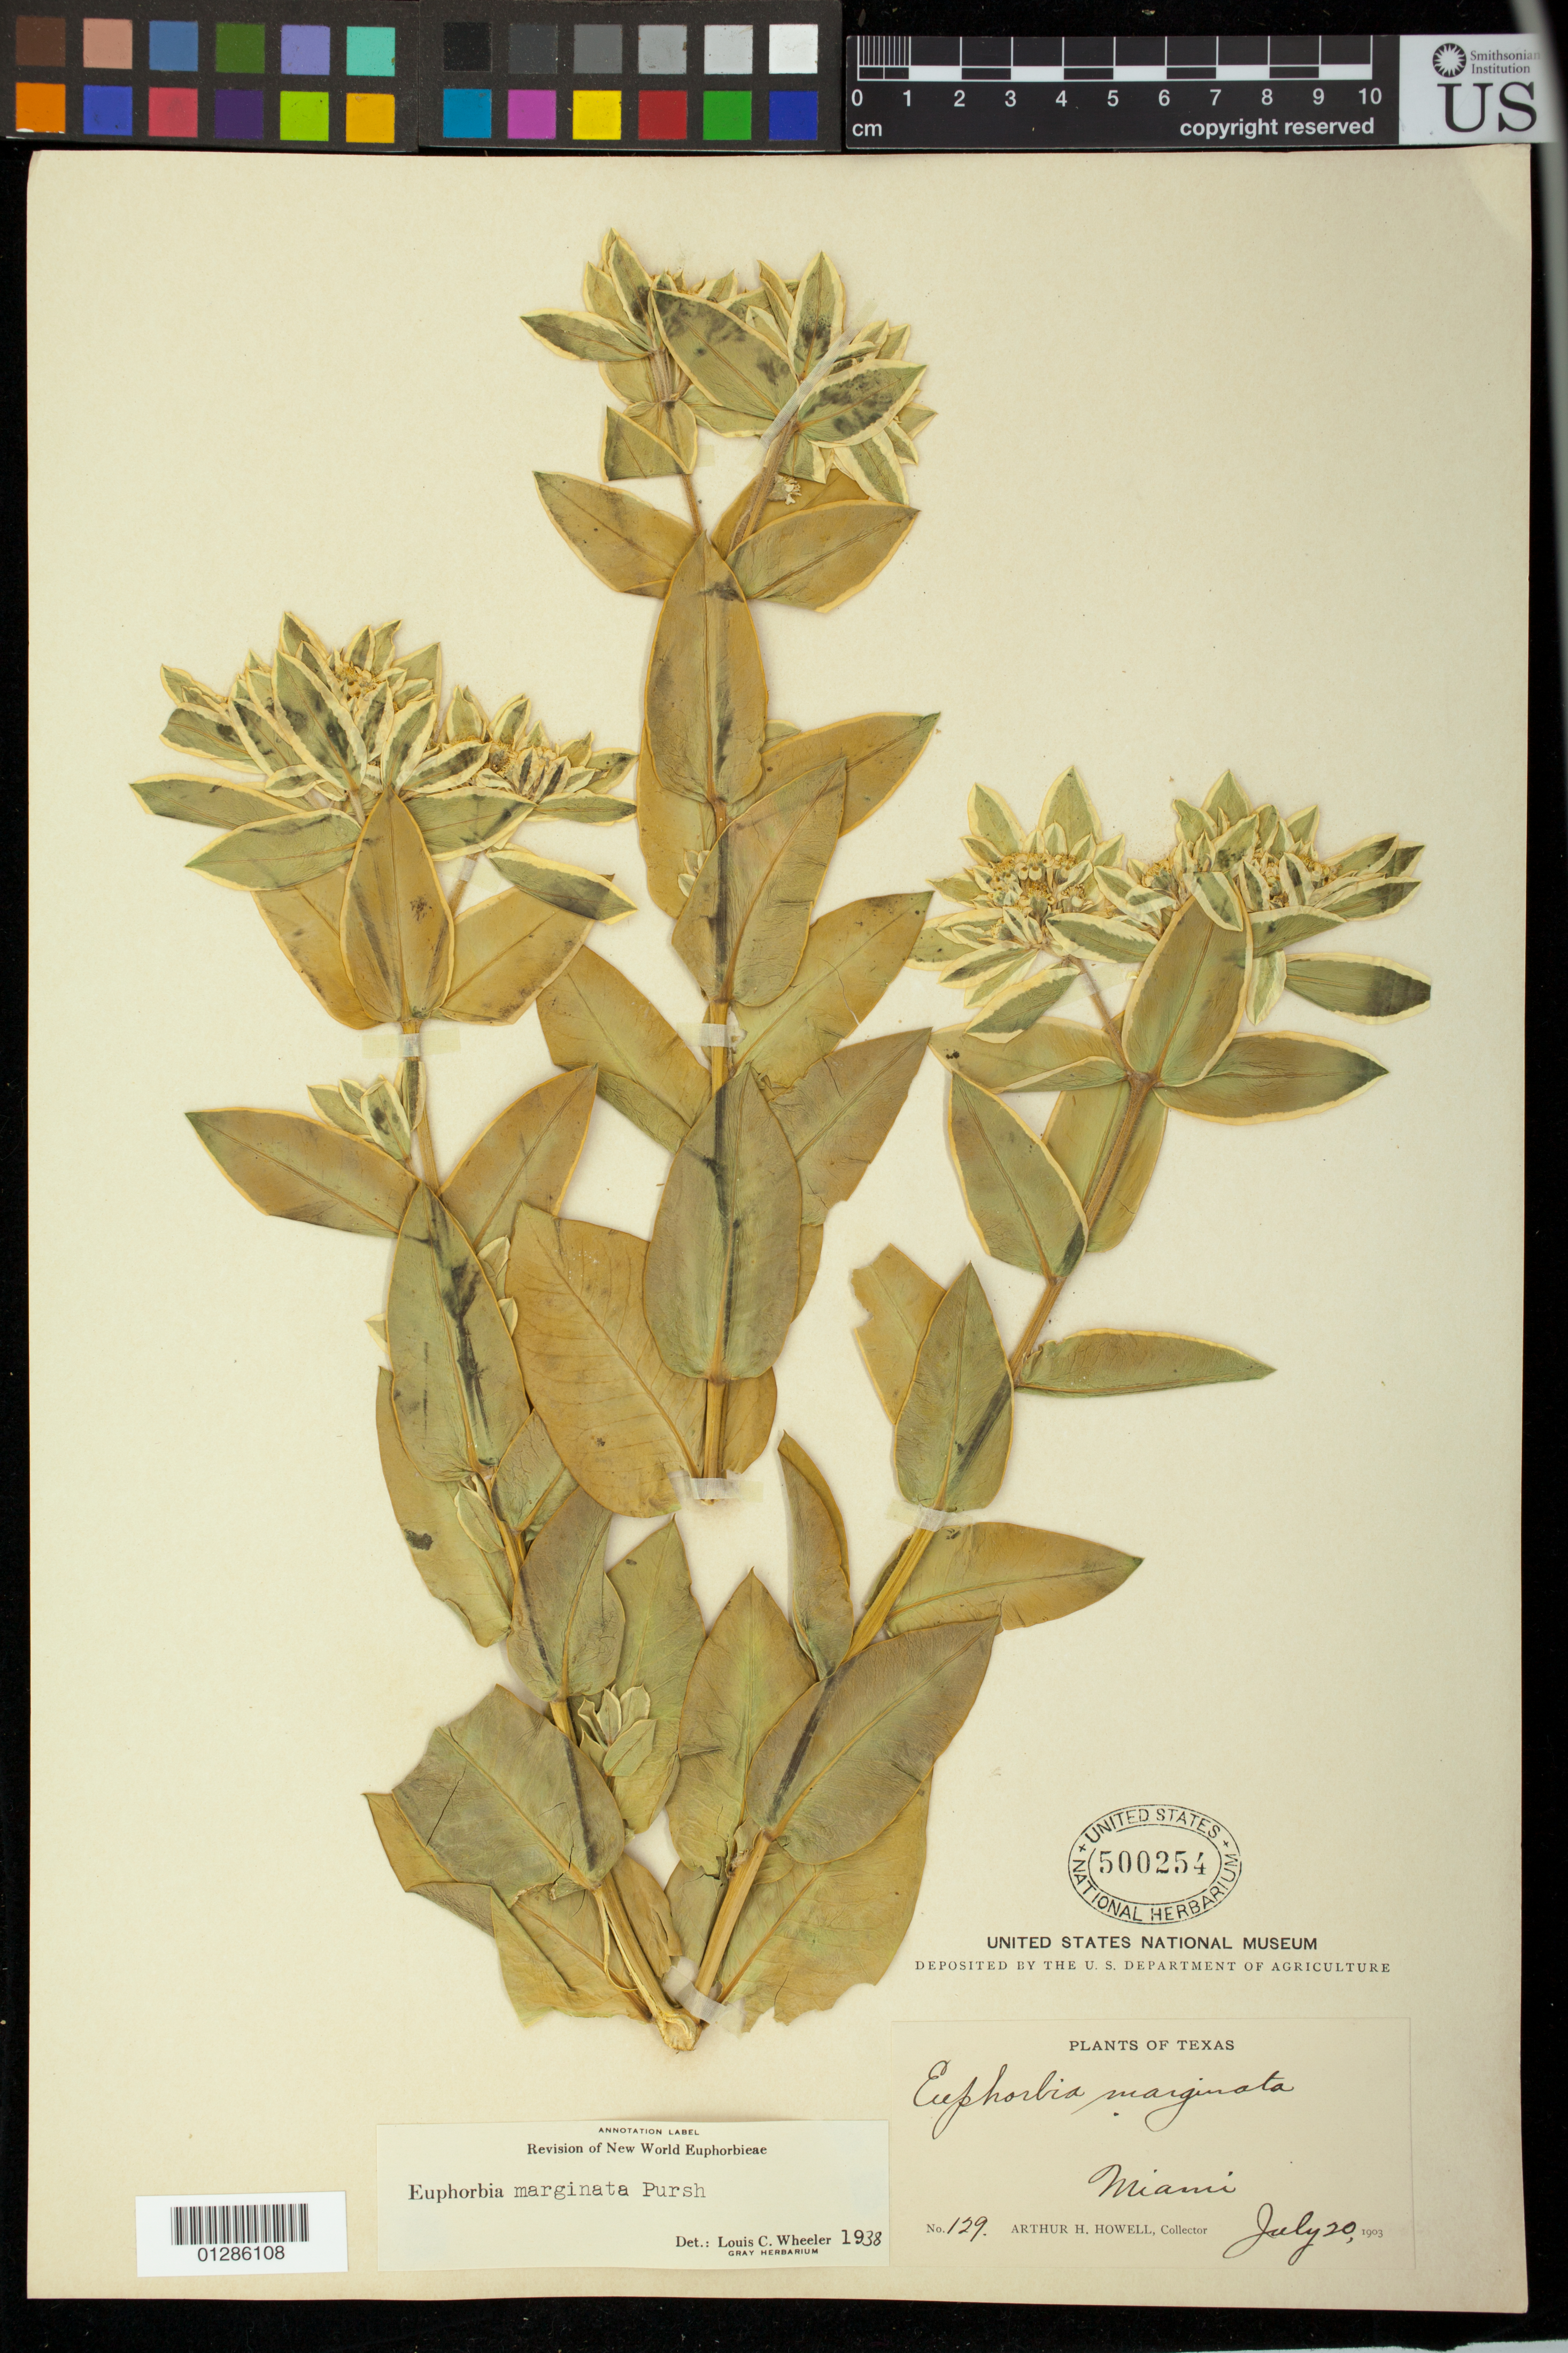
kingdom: Plantae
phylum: Tracheophyta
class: Magnoliopsida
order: Malpighiales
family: Euphorbiaceae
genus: Euphorbia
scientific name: Euphorbia marginata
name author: Pursh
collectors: A. H. Howell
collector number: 129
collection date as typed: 20 Jul 1903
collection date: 1903-07-20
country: United States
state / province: Texas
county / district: Roberts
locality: Miami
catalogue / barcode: US 500254